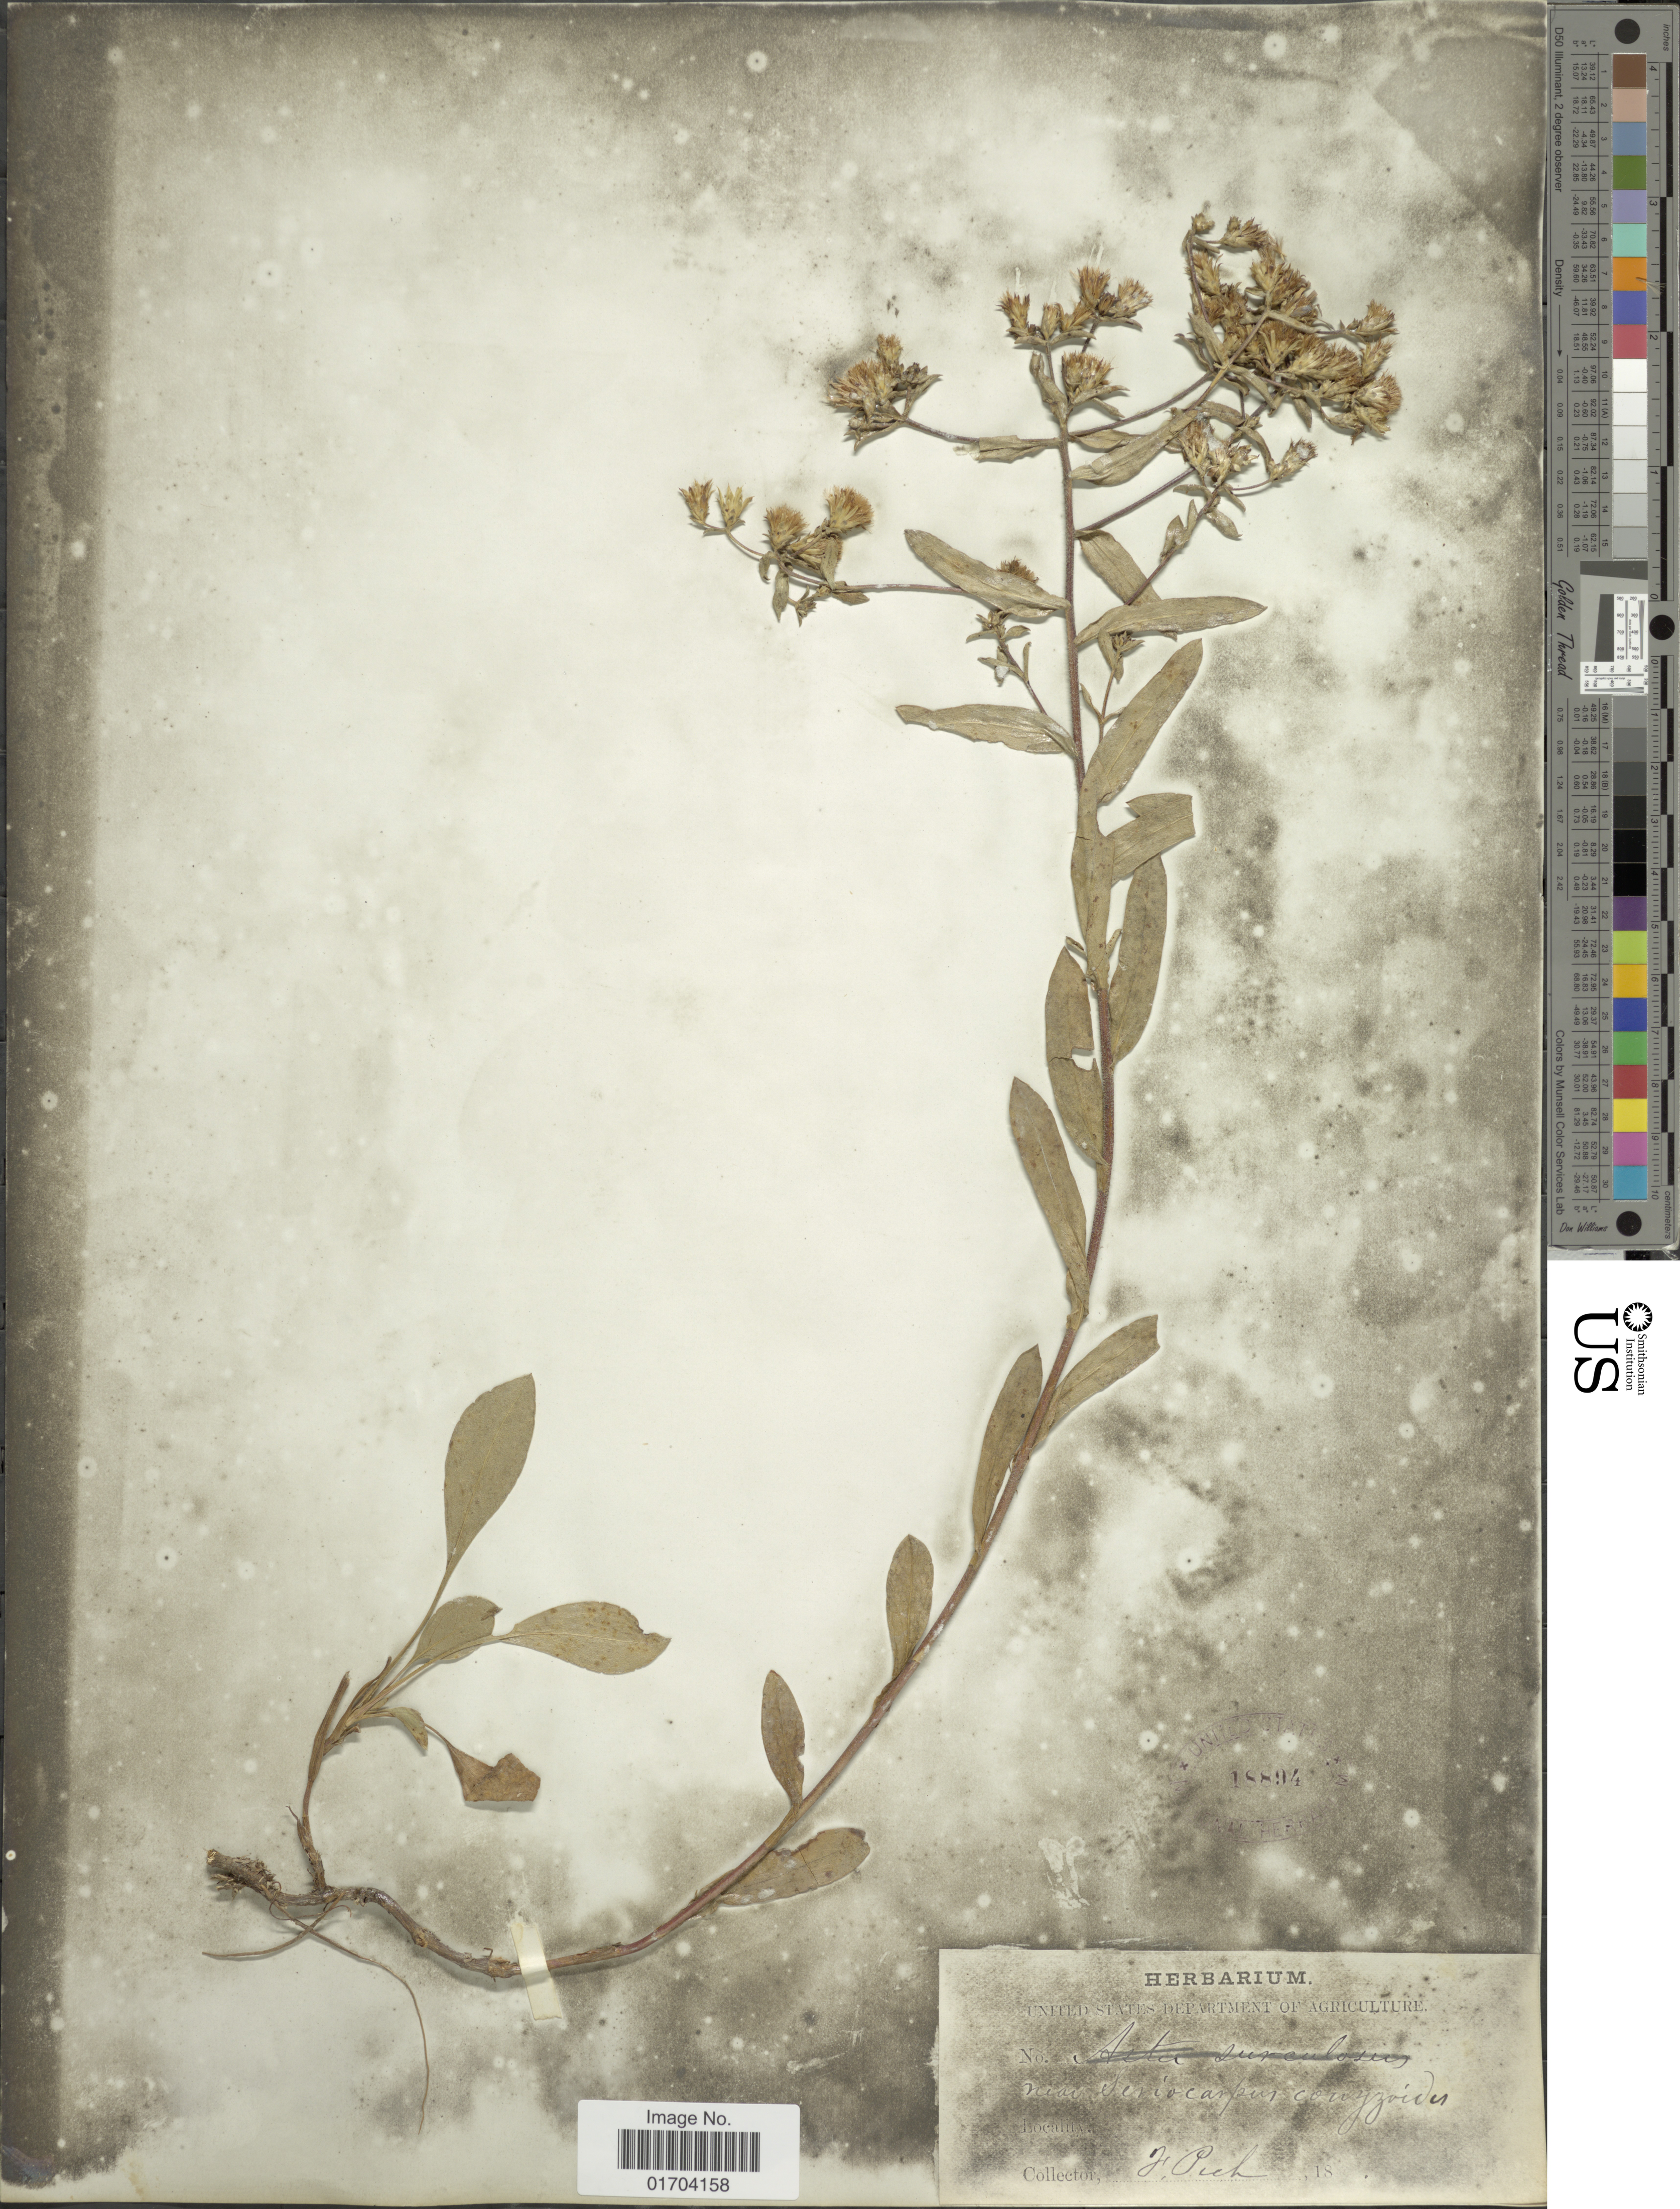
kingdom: Plantae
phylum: Tracheophyta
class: Magnoliopsida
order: Asterales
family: Asteraceae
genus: Symphyotrichum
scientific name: Symphyotrichum sp.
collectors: J. Pech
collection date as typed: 18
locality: Near Seriocarpus caonzzoides. [interpreted]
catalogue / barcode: US 18894